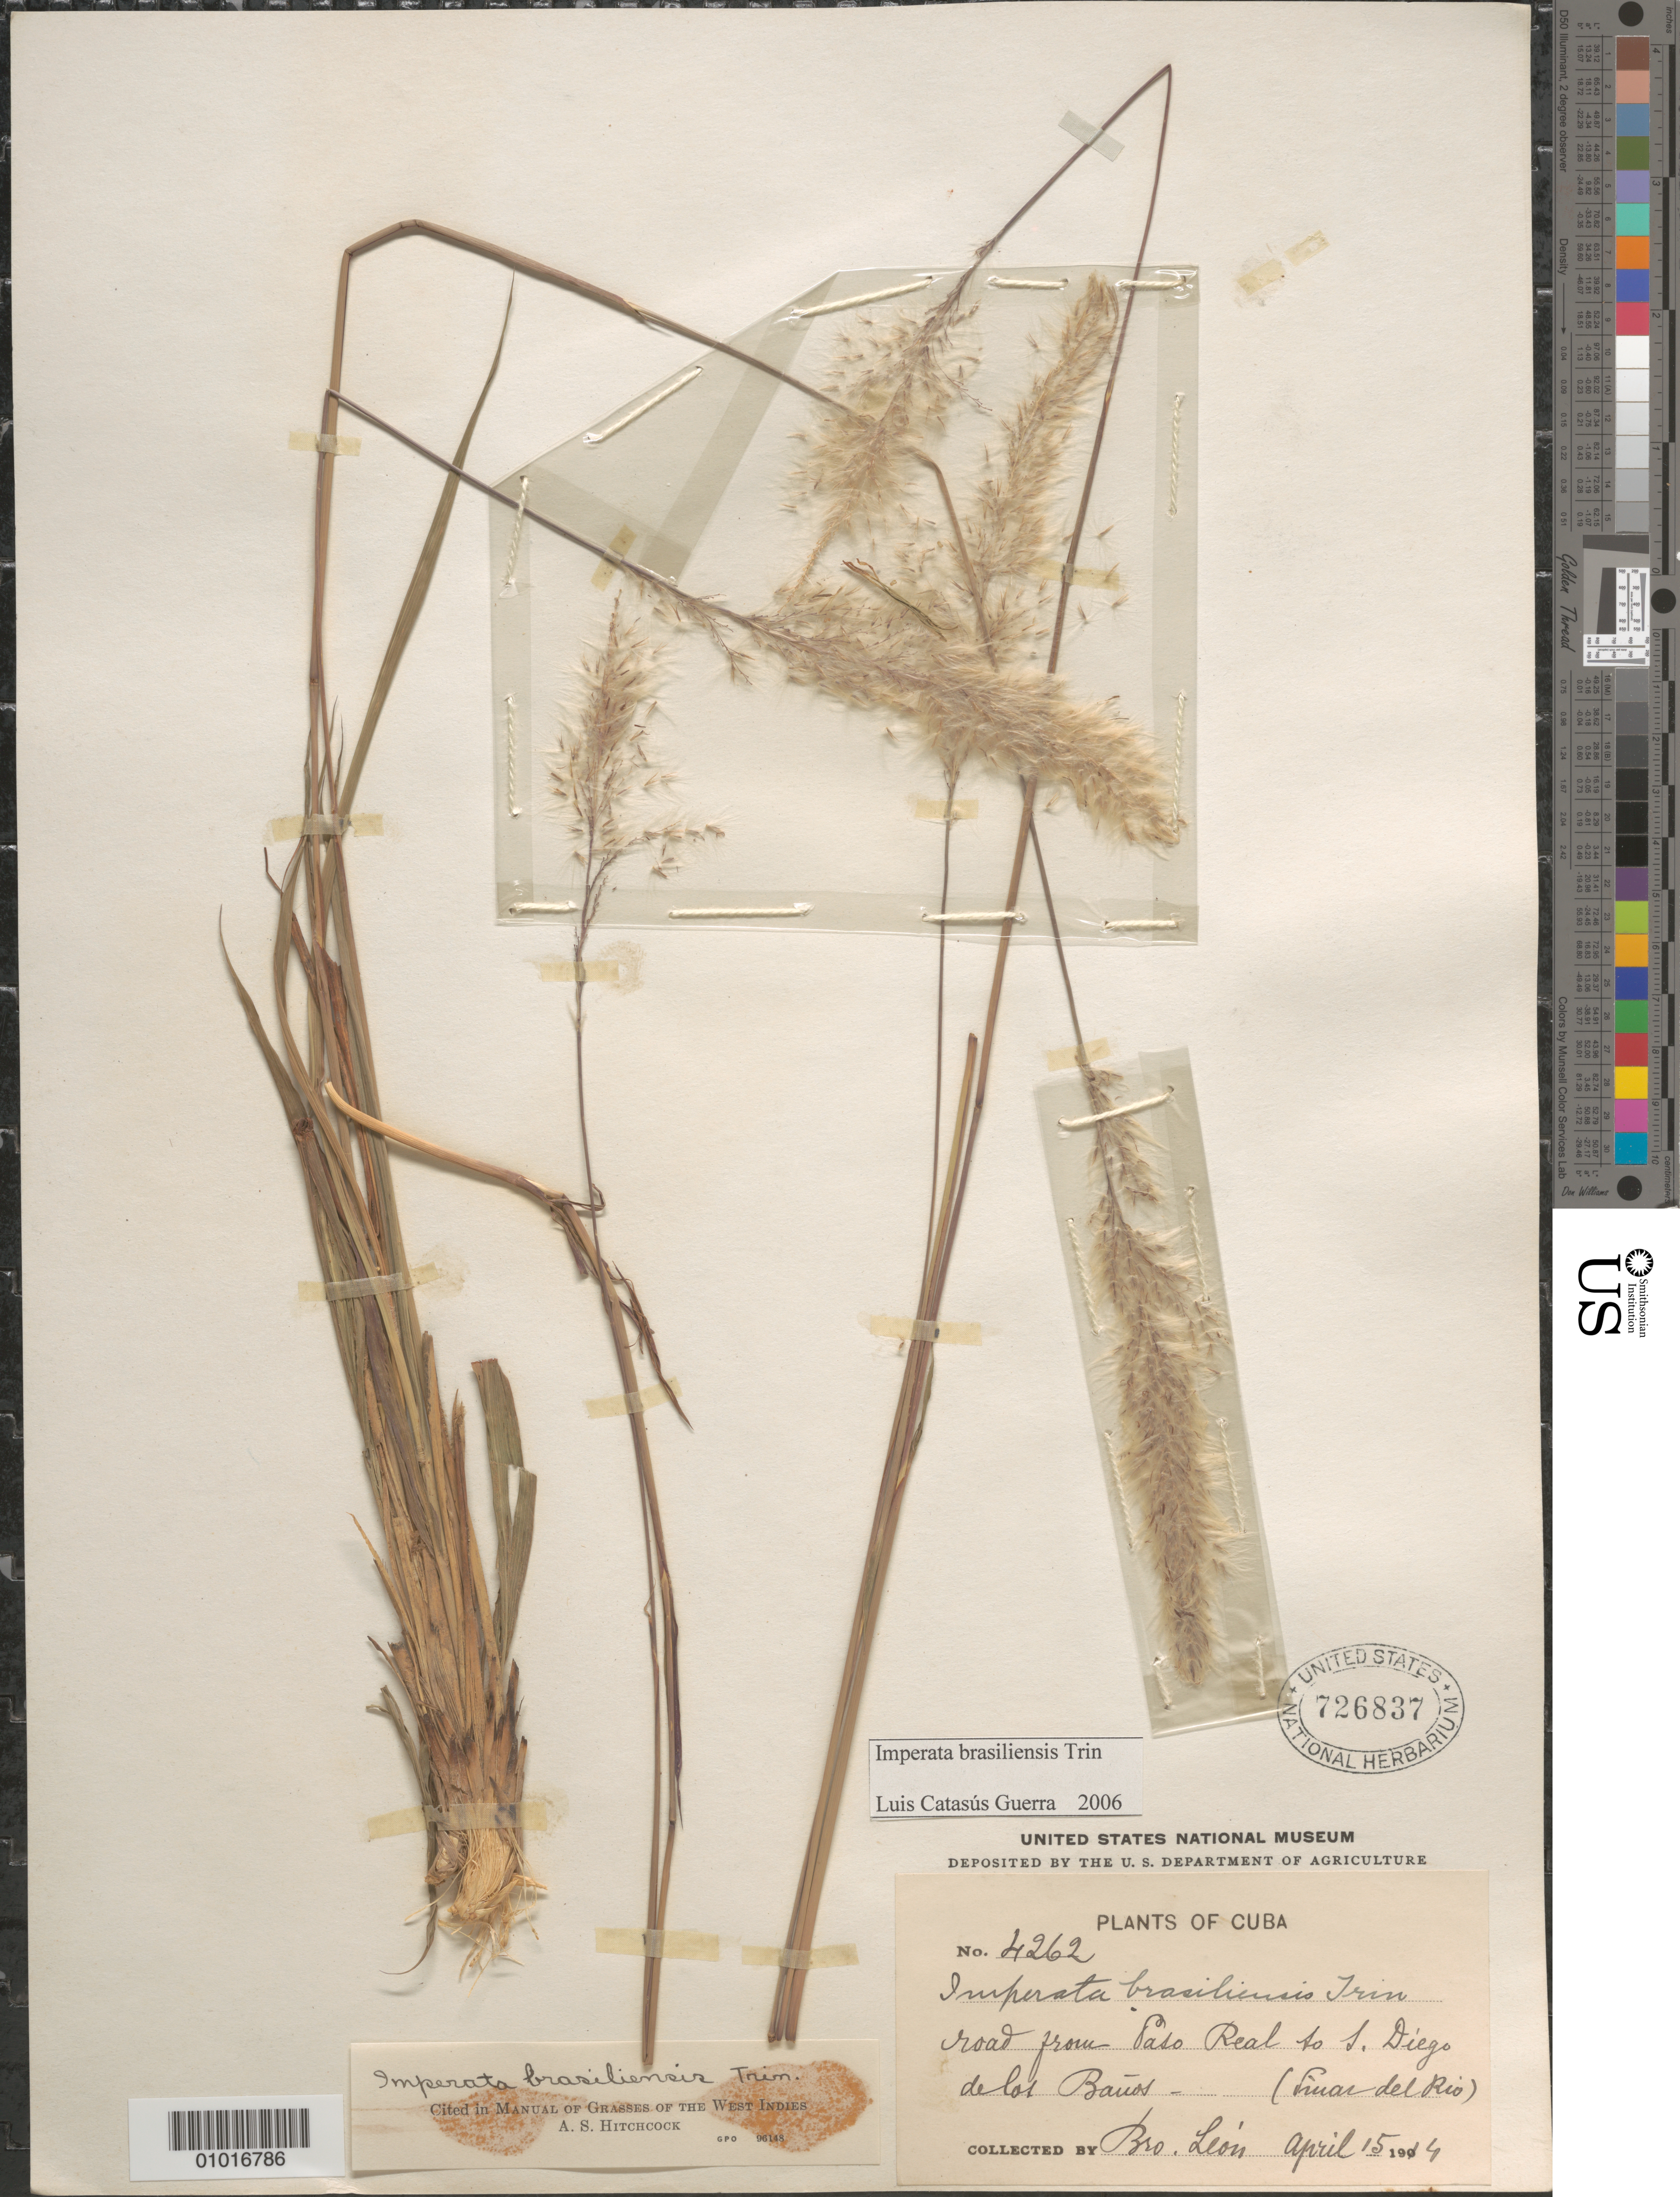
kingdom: Plantae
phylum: Tracheophyta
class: Liliopsida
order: Poales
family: Poaceae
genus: Imperata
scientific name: Imperata brasiliensis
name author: Trin.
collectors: Bro. León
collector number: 4262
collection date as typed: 15 Apr 1914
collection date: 1914-04-15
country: Cuba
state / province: Pinar del Rio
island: Cuba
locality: road from Faso Real ti St Diego de los Bauos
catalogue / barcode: US 726837